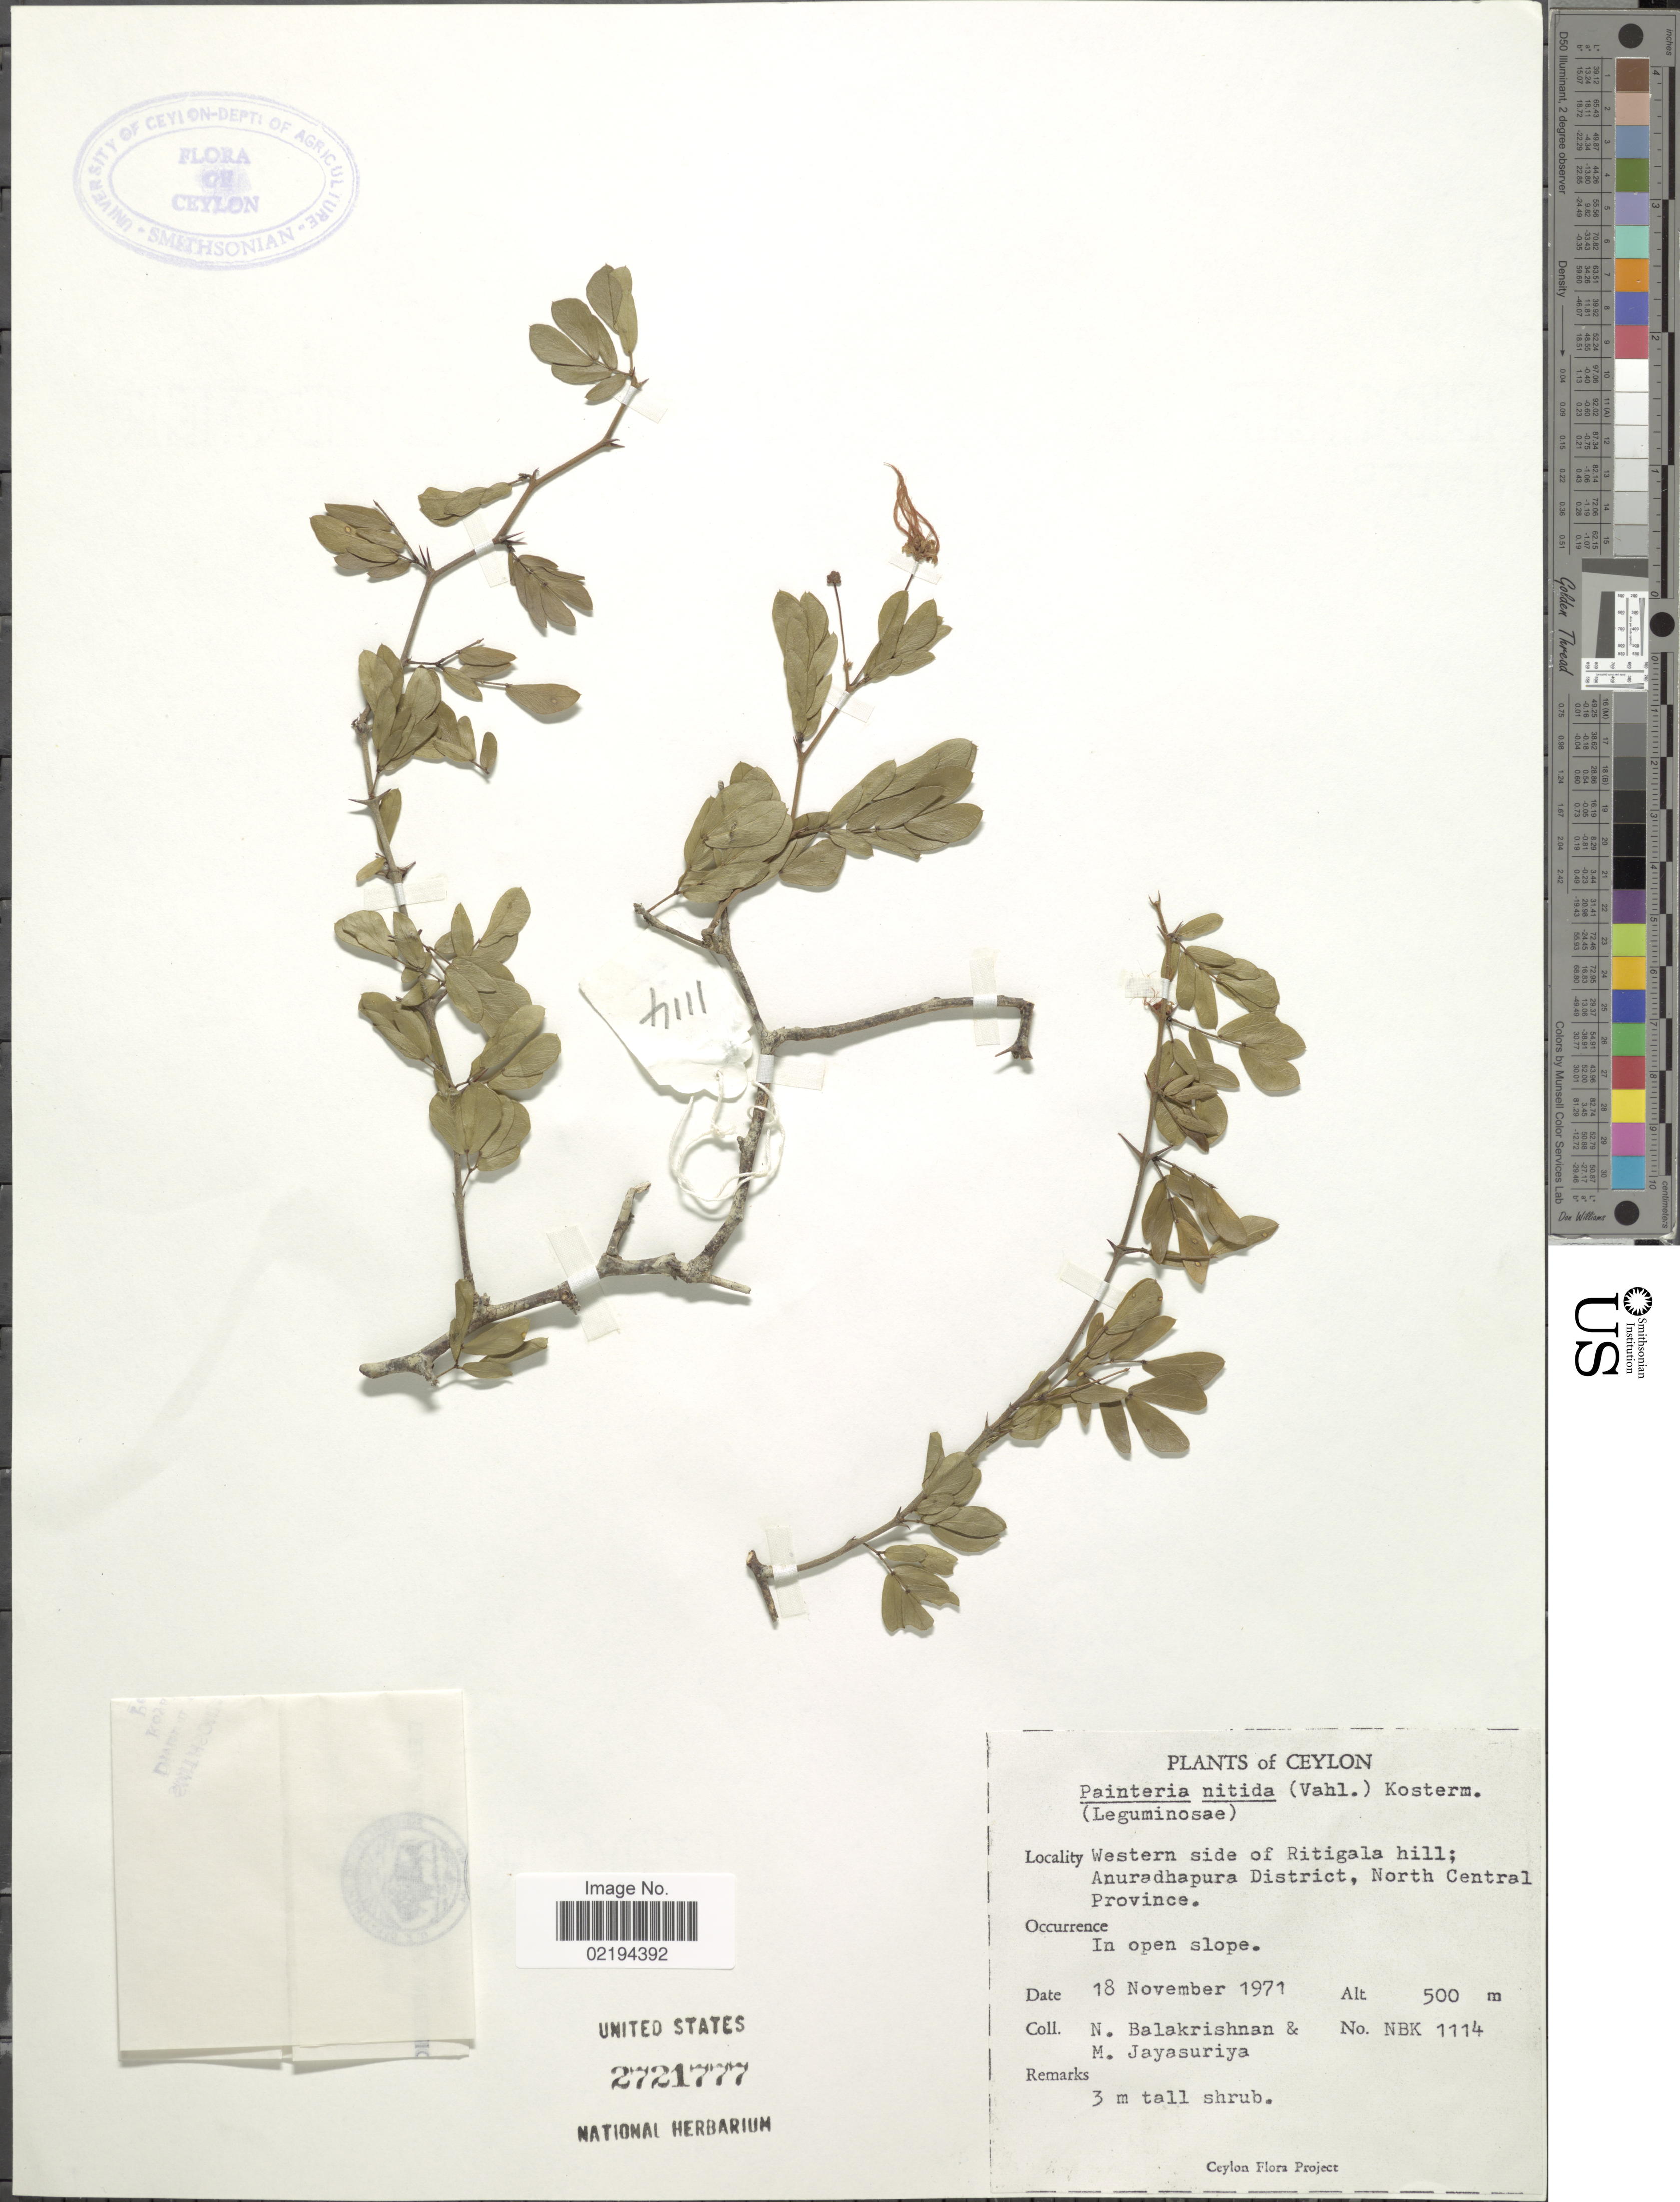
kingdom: Plantae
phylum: Tracheophyta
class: Magnoliopsida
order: Fabales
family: Fabaceae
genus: Thailentadopsis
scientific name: Thailentadopsis nitida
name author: (Vahl) G.P. Lewis & Schrire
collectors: N. Balakrishnan & M. Jayasuriya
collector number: NBK 1114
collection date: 1971-11-18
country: Sri Lanka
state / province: North Central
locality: Ceylon, Western side of Ritigala hill; Anuradhapura District, in open slope.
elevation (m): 500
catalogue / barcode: US 2721777